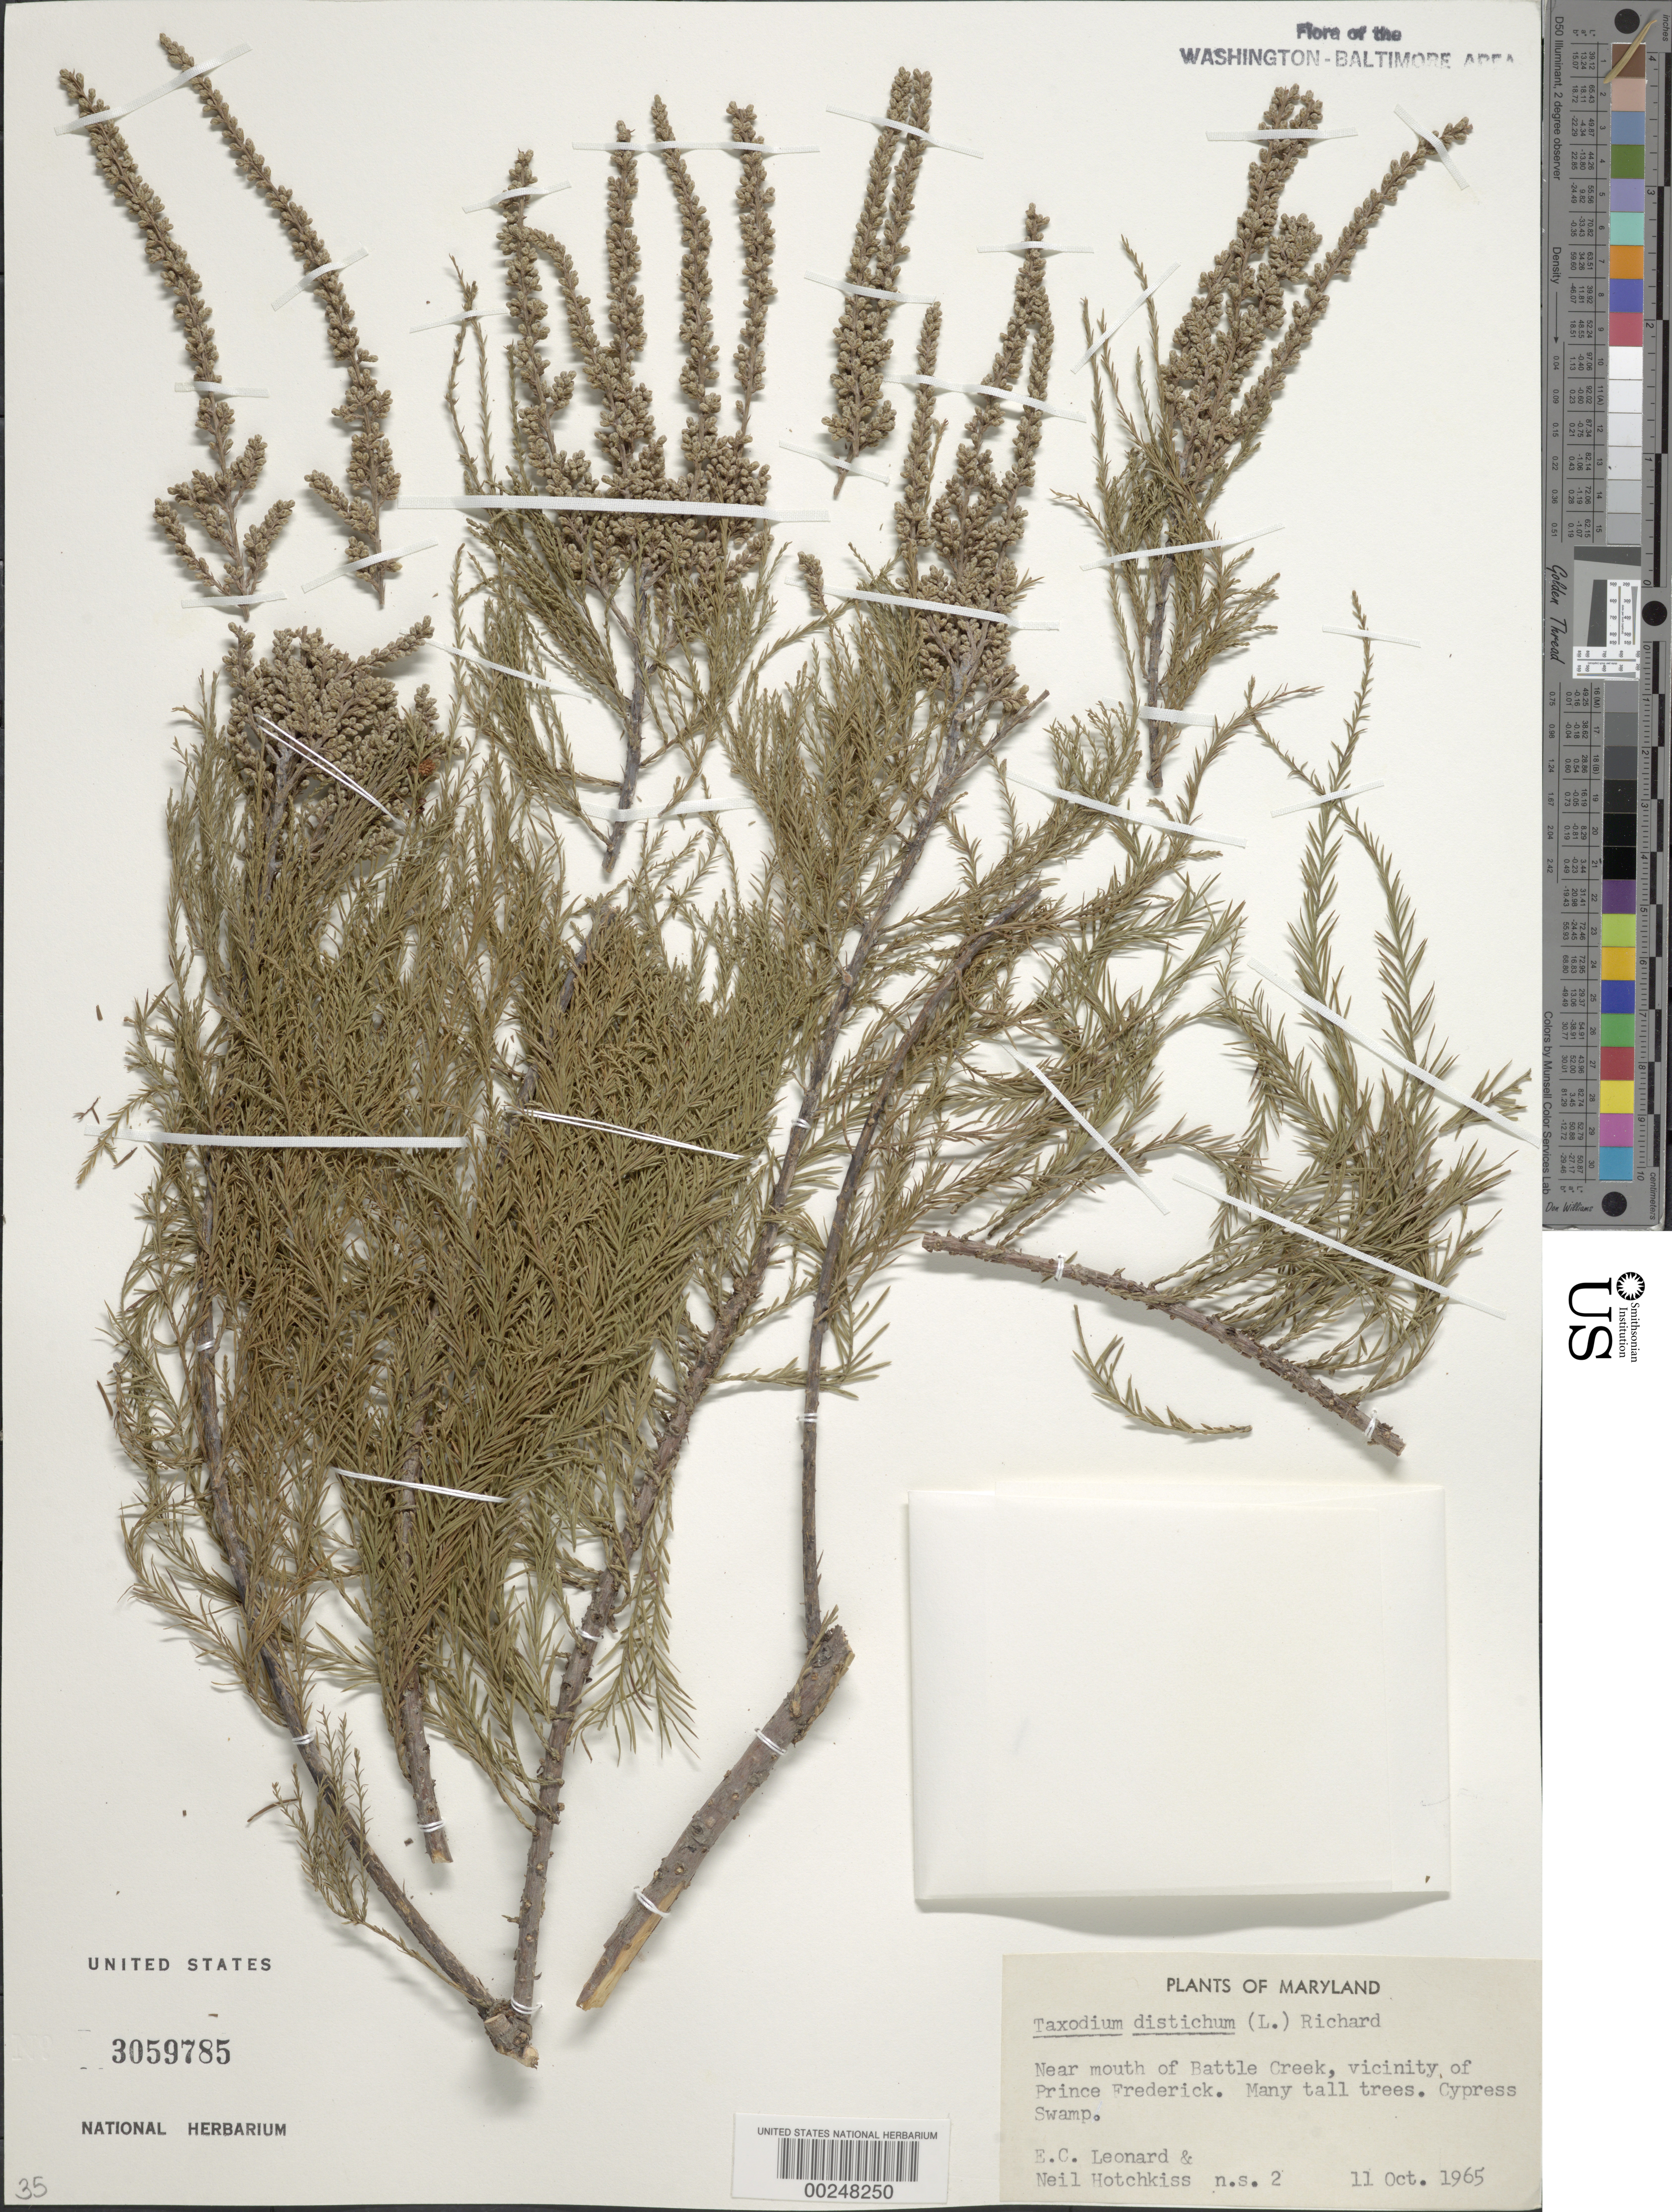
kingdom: Plantae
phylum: Tracheophyta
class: Pinopsida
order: Pinales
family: Cupressaceae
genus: Taxodium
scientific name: Taxodium distichum var. imbricarium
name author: (L.) Rich.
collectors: E. C. Leonard & N. Hotchkiss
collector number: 2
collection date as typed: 11 Oct 1965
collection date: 1965-10-11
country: United States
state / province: Maryland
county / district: Calvert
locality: Mouth of Battle Creek, vicinity of Prince Frederick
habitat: Cypress swamp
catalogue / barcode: US 3059785